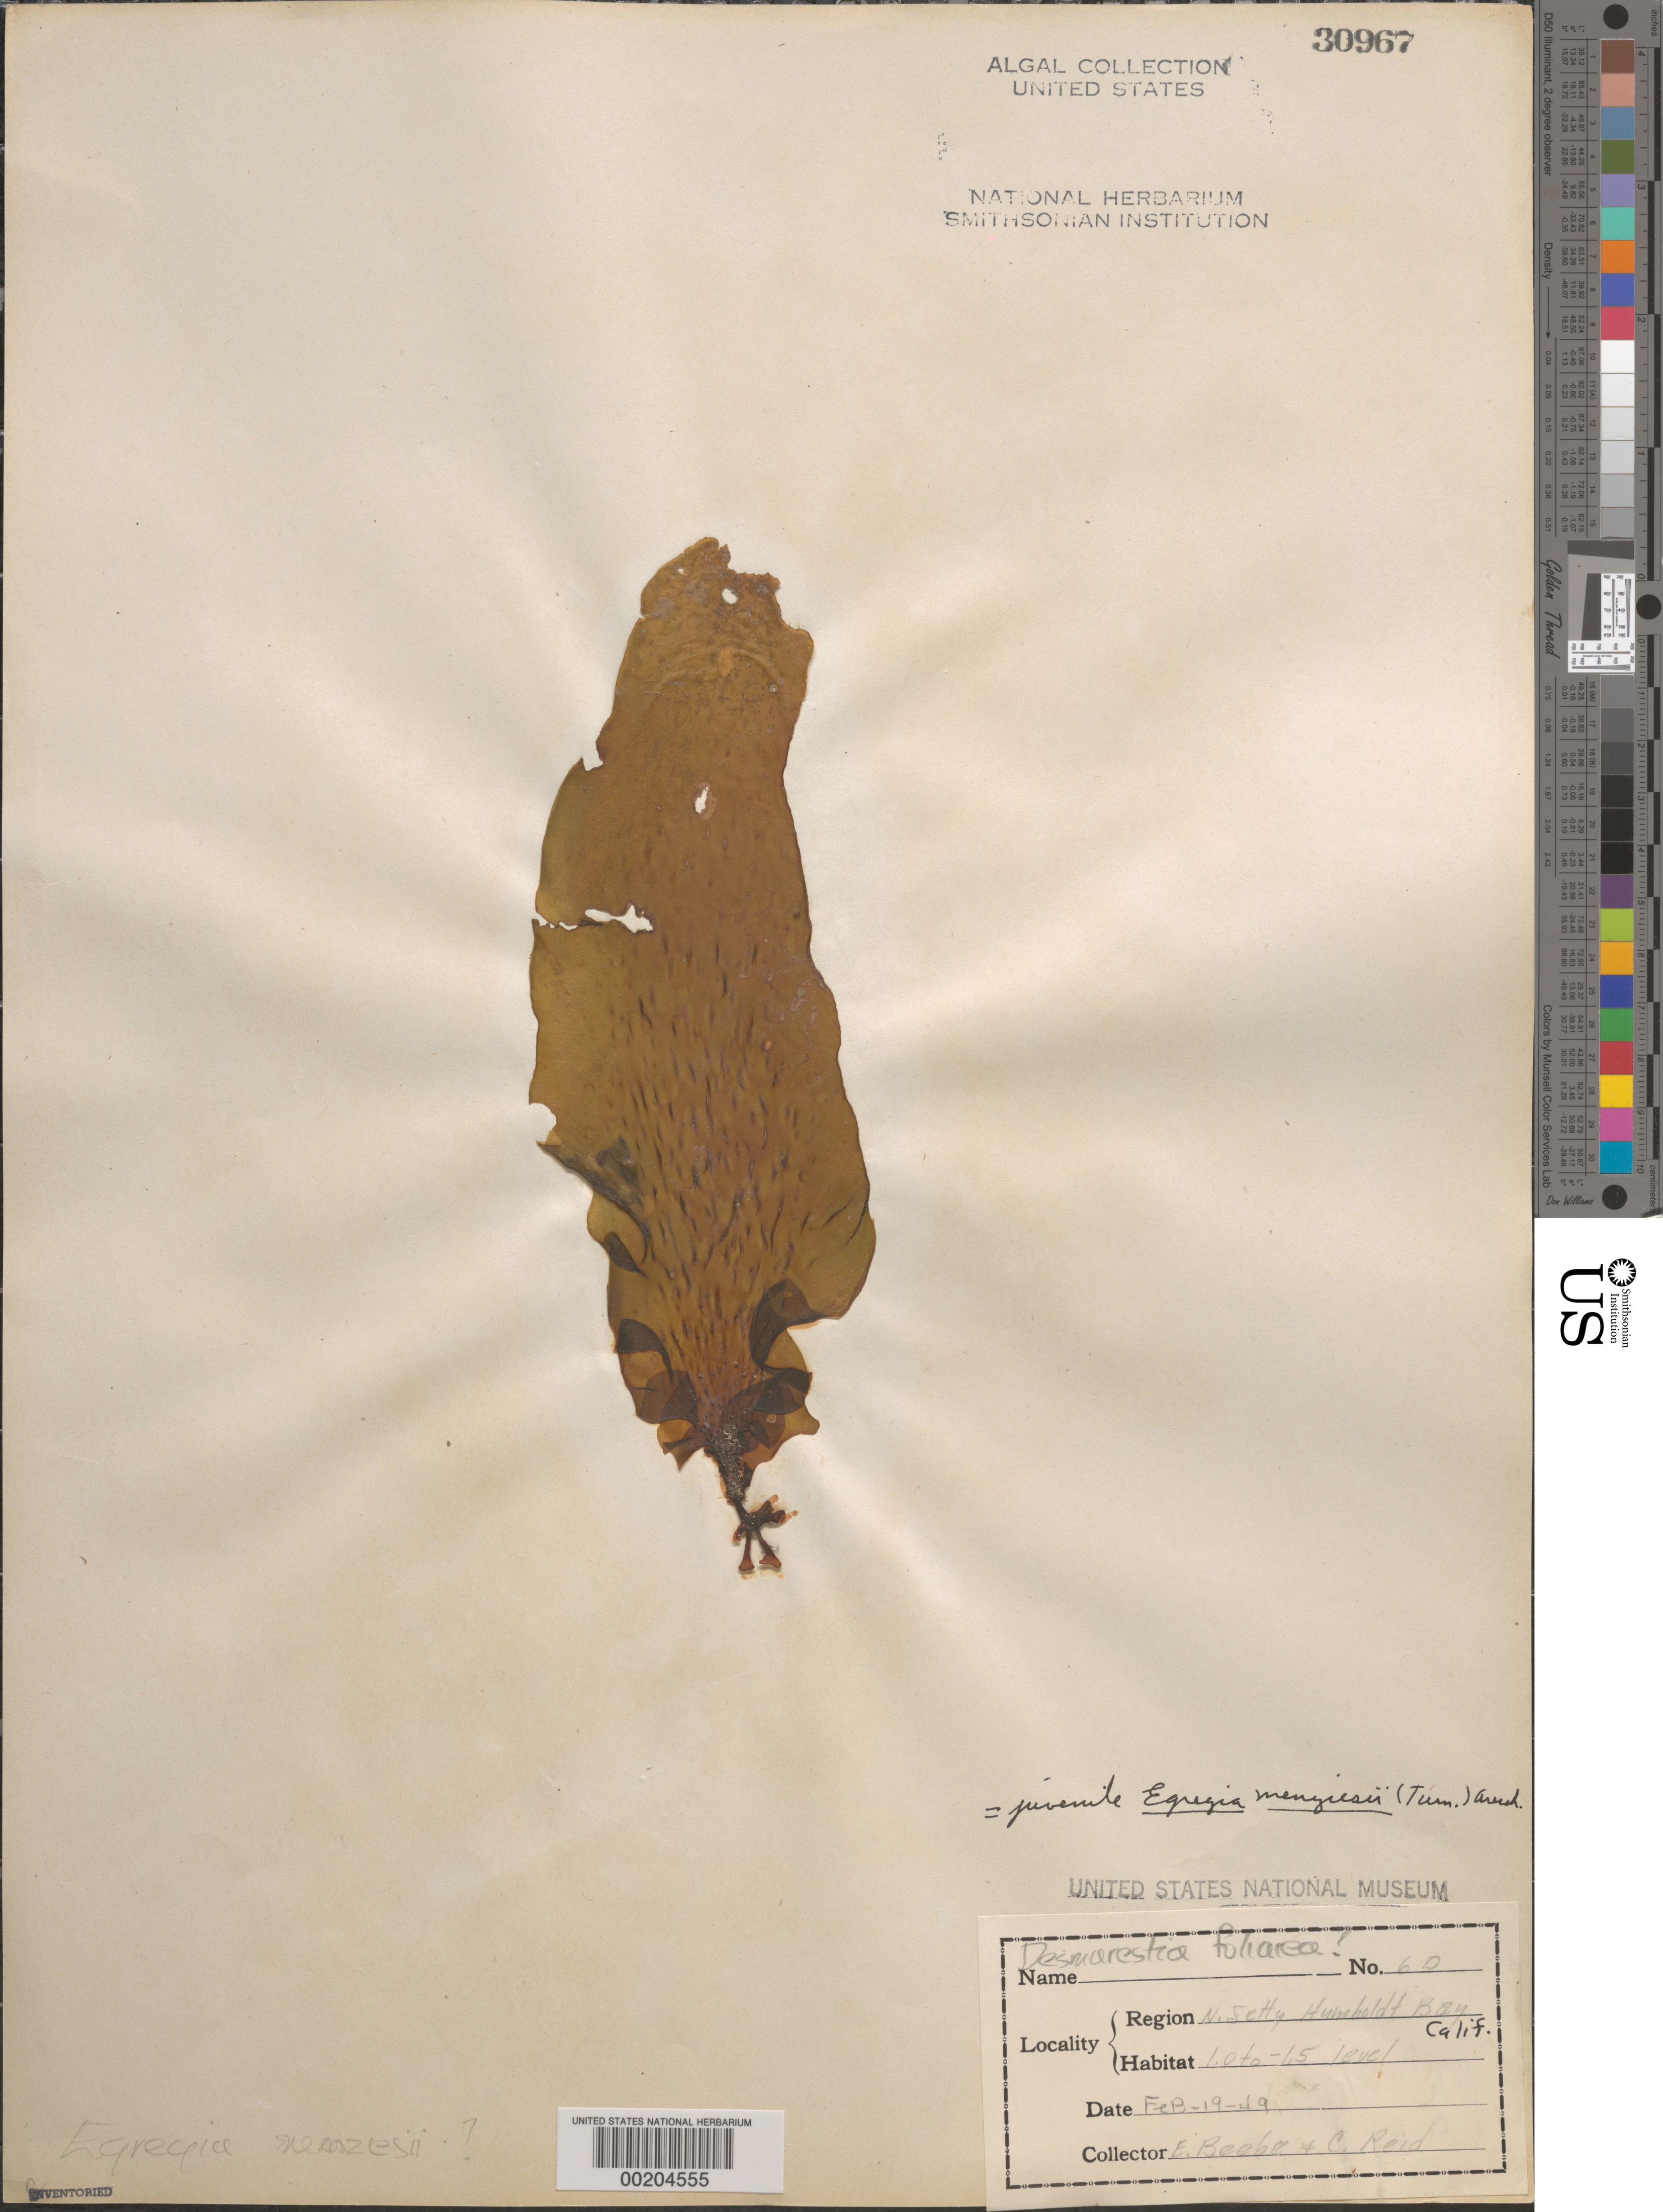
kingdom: Chromista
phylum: Ochrophyta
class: Phaeophyceae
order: Laminariales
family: Lessoniaceae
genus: Egregia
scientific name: Egregia menziesii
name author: (Turner) Aresch.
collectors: E. Beebe & C. Reid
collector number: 60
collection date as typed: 19 Feb 1949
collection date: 1949-02-19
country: United States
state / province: California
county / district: Humboldt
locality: Humboldt Bay, North Jetty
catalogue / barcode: US 30967